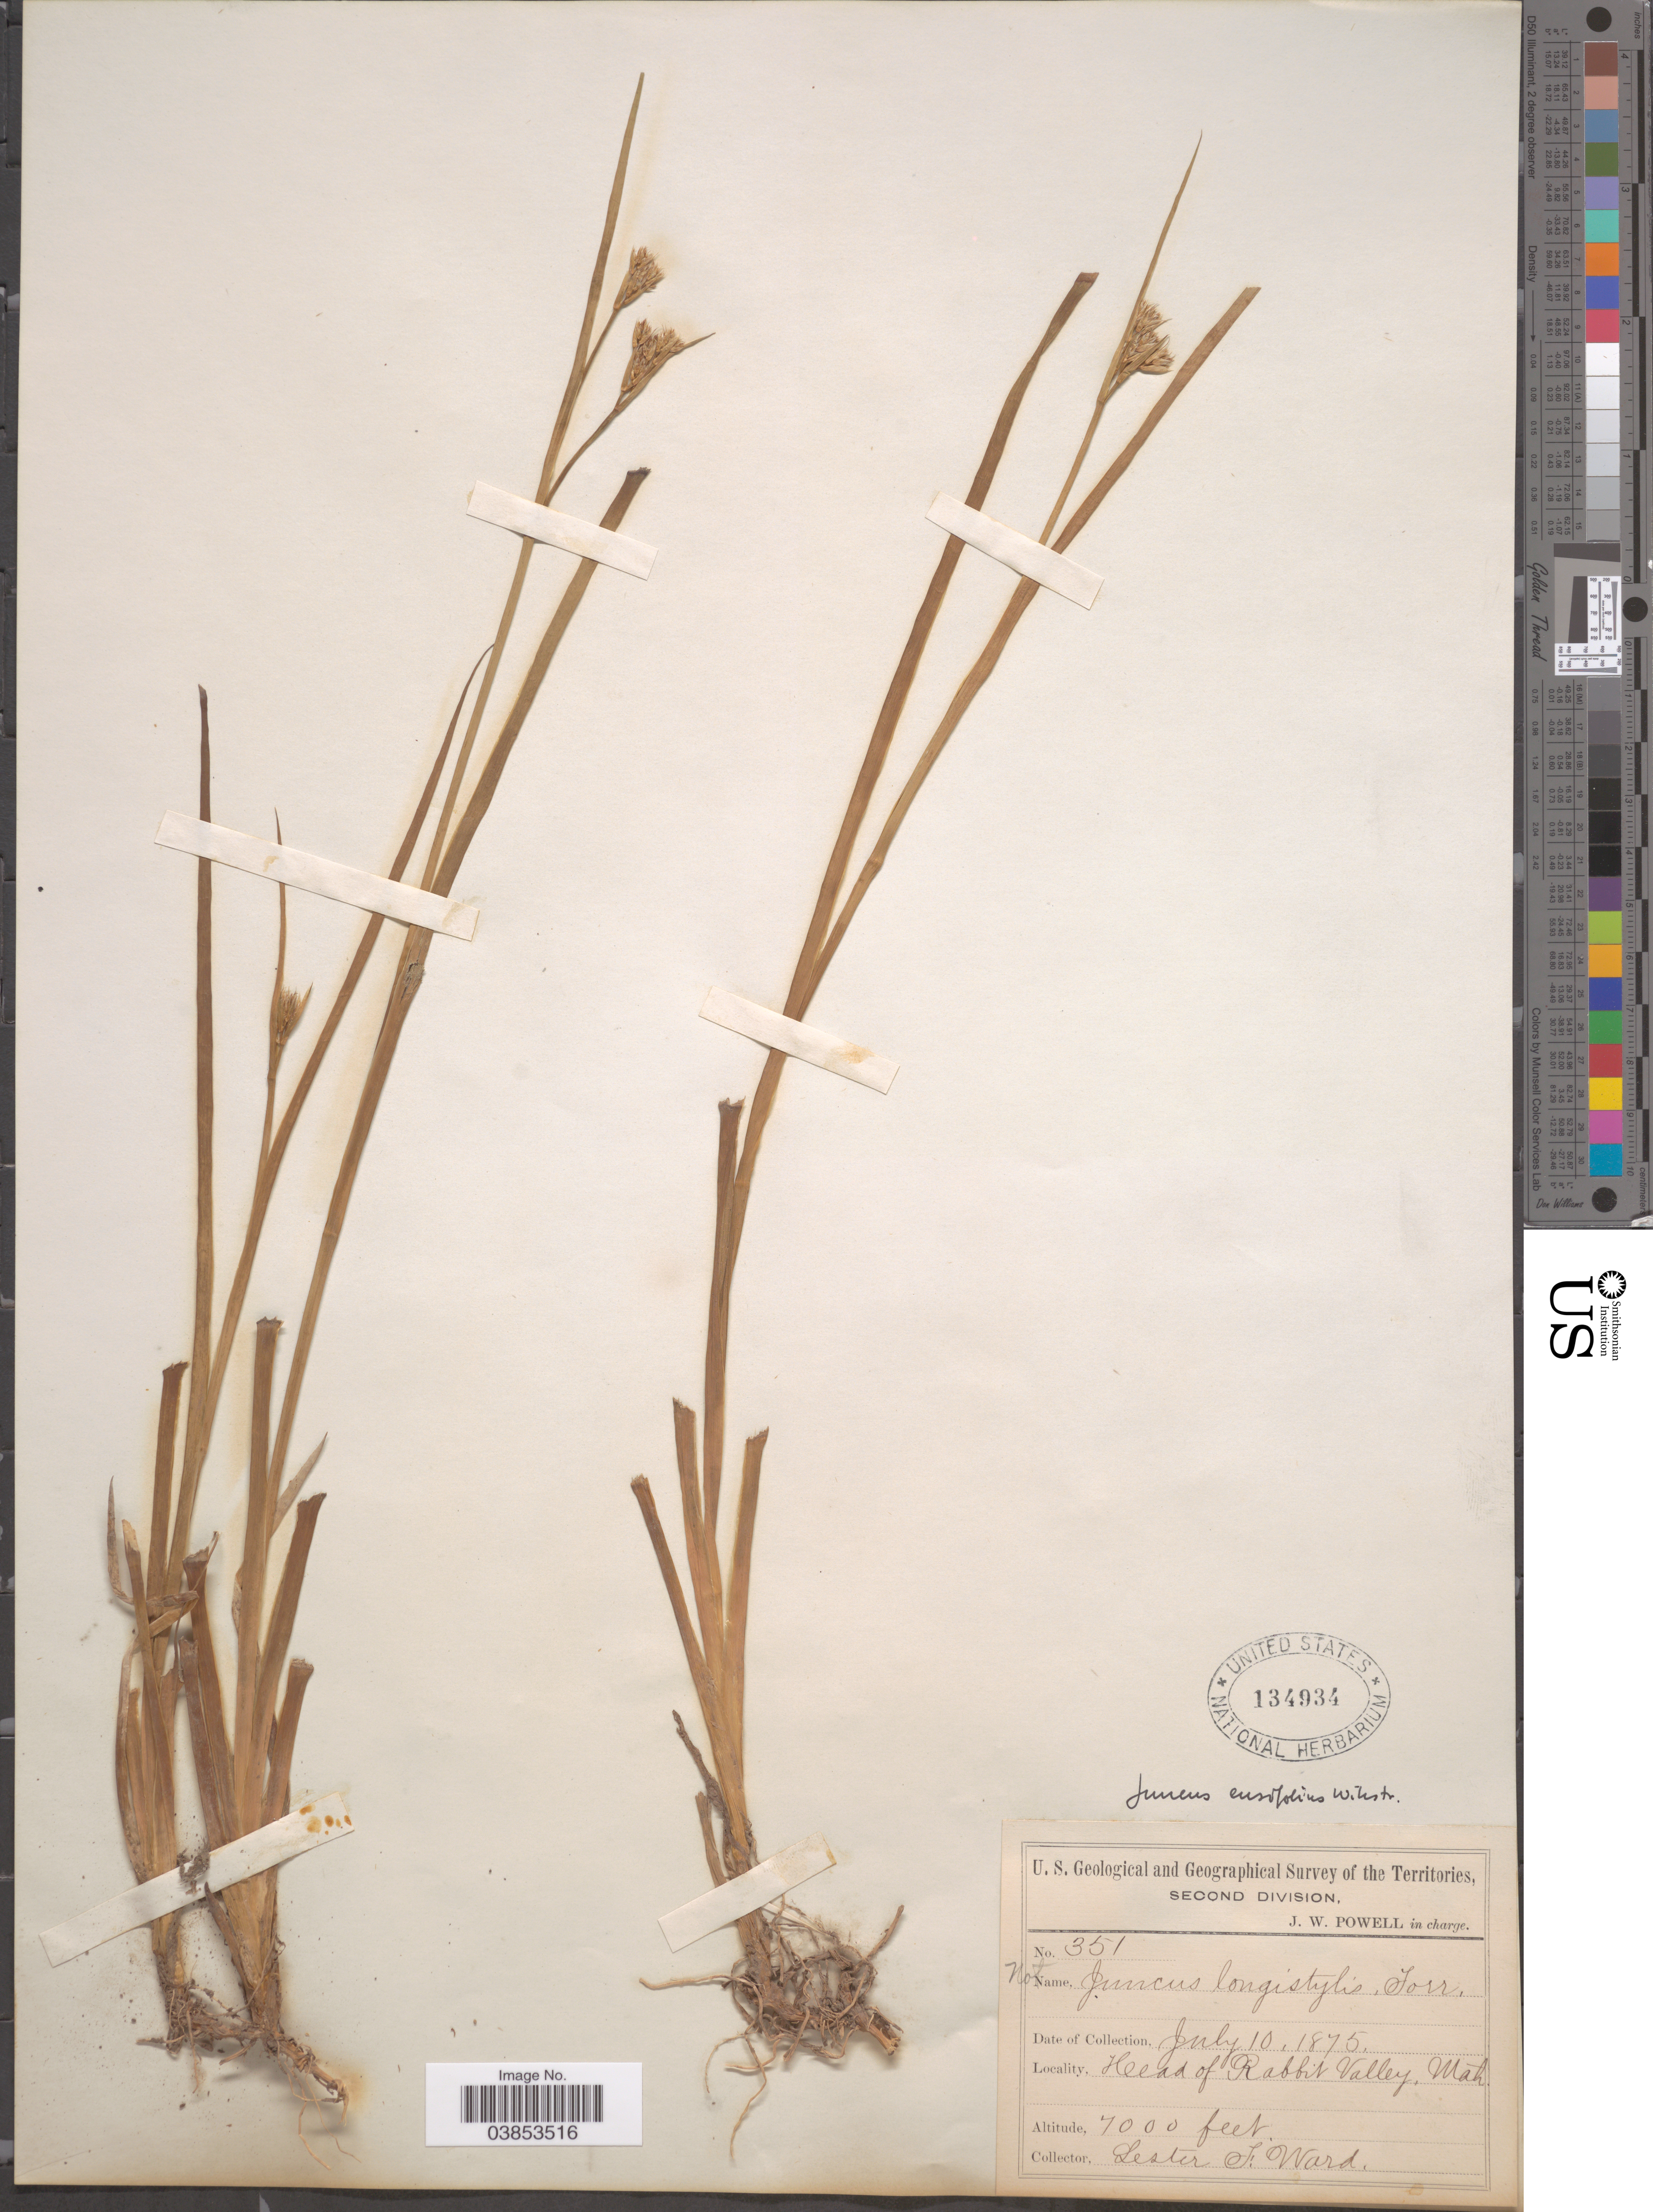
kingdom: Plantae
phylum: Tracheophyta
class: Liliopsida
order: Poales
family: Juncaceae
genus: Juncus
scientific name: Juncus ensifolius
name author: Wikstr.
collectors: L. F. Ward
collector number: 351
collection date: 1875-07-10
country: United States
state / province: Utah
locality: Head of Rabbit Valley.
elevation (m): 2134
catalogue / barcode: US 134934